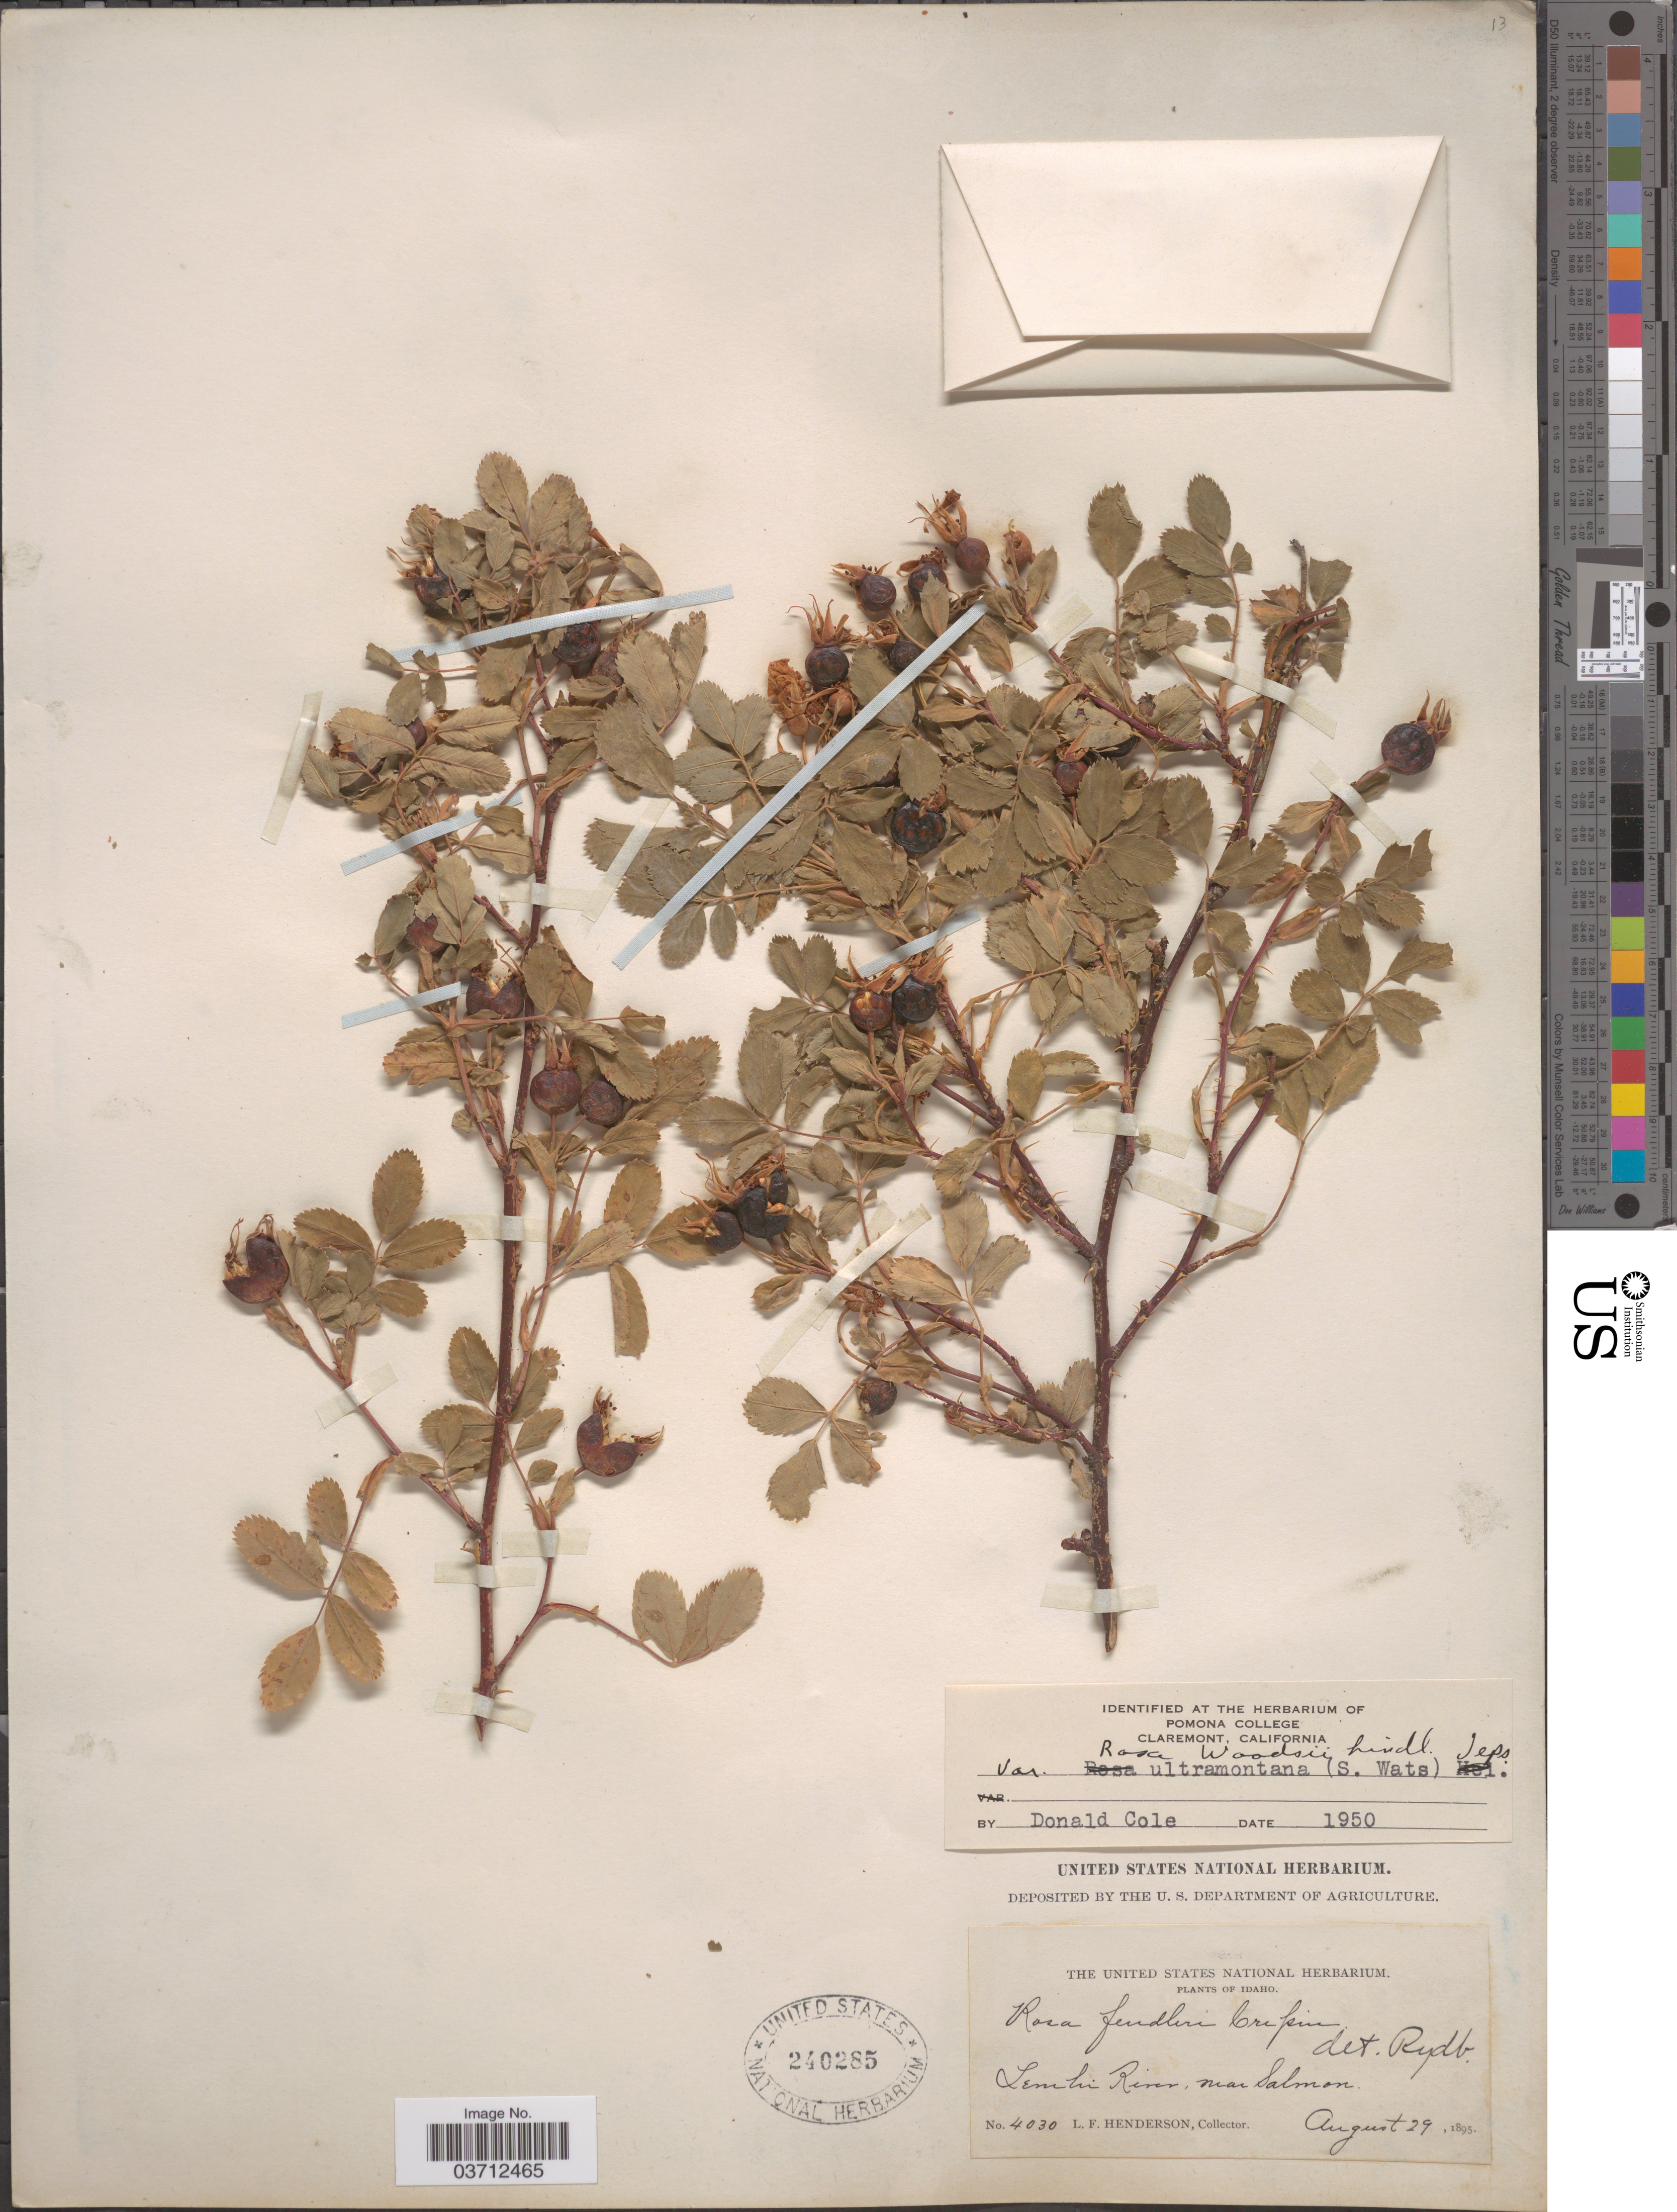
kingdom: Plantae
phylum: Tracheophyta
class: Magnoliopsida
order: Rosales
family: Rosaceae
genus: Rosa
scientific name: Rosa woodsii var. ultramontana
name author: Lindl.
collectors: L. Henderson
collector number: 4030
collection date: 1895-08-29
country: United States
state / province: Idaho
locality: Lemki River, near Salmon.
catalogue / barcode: US 240285